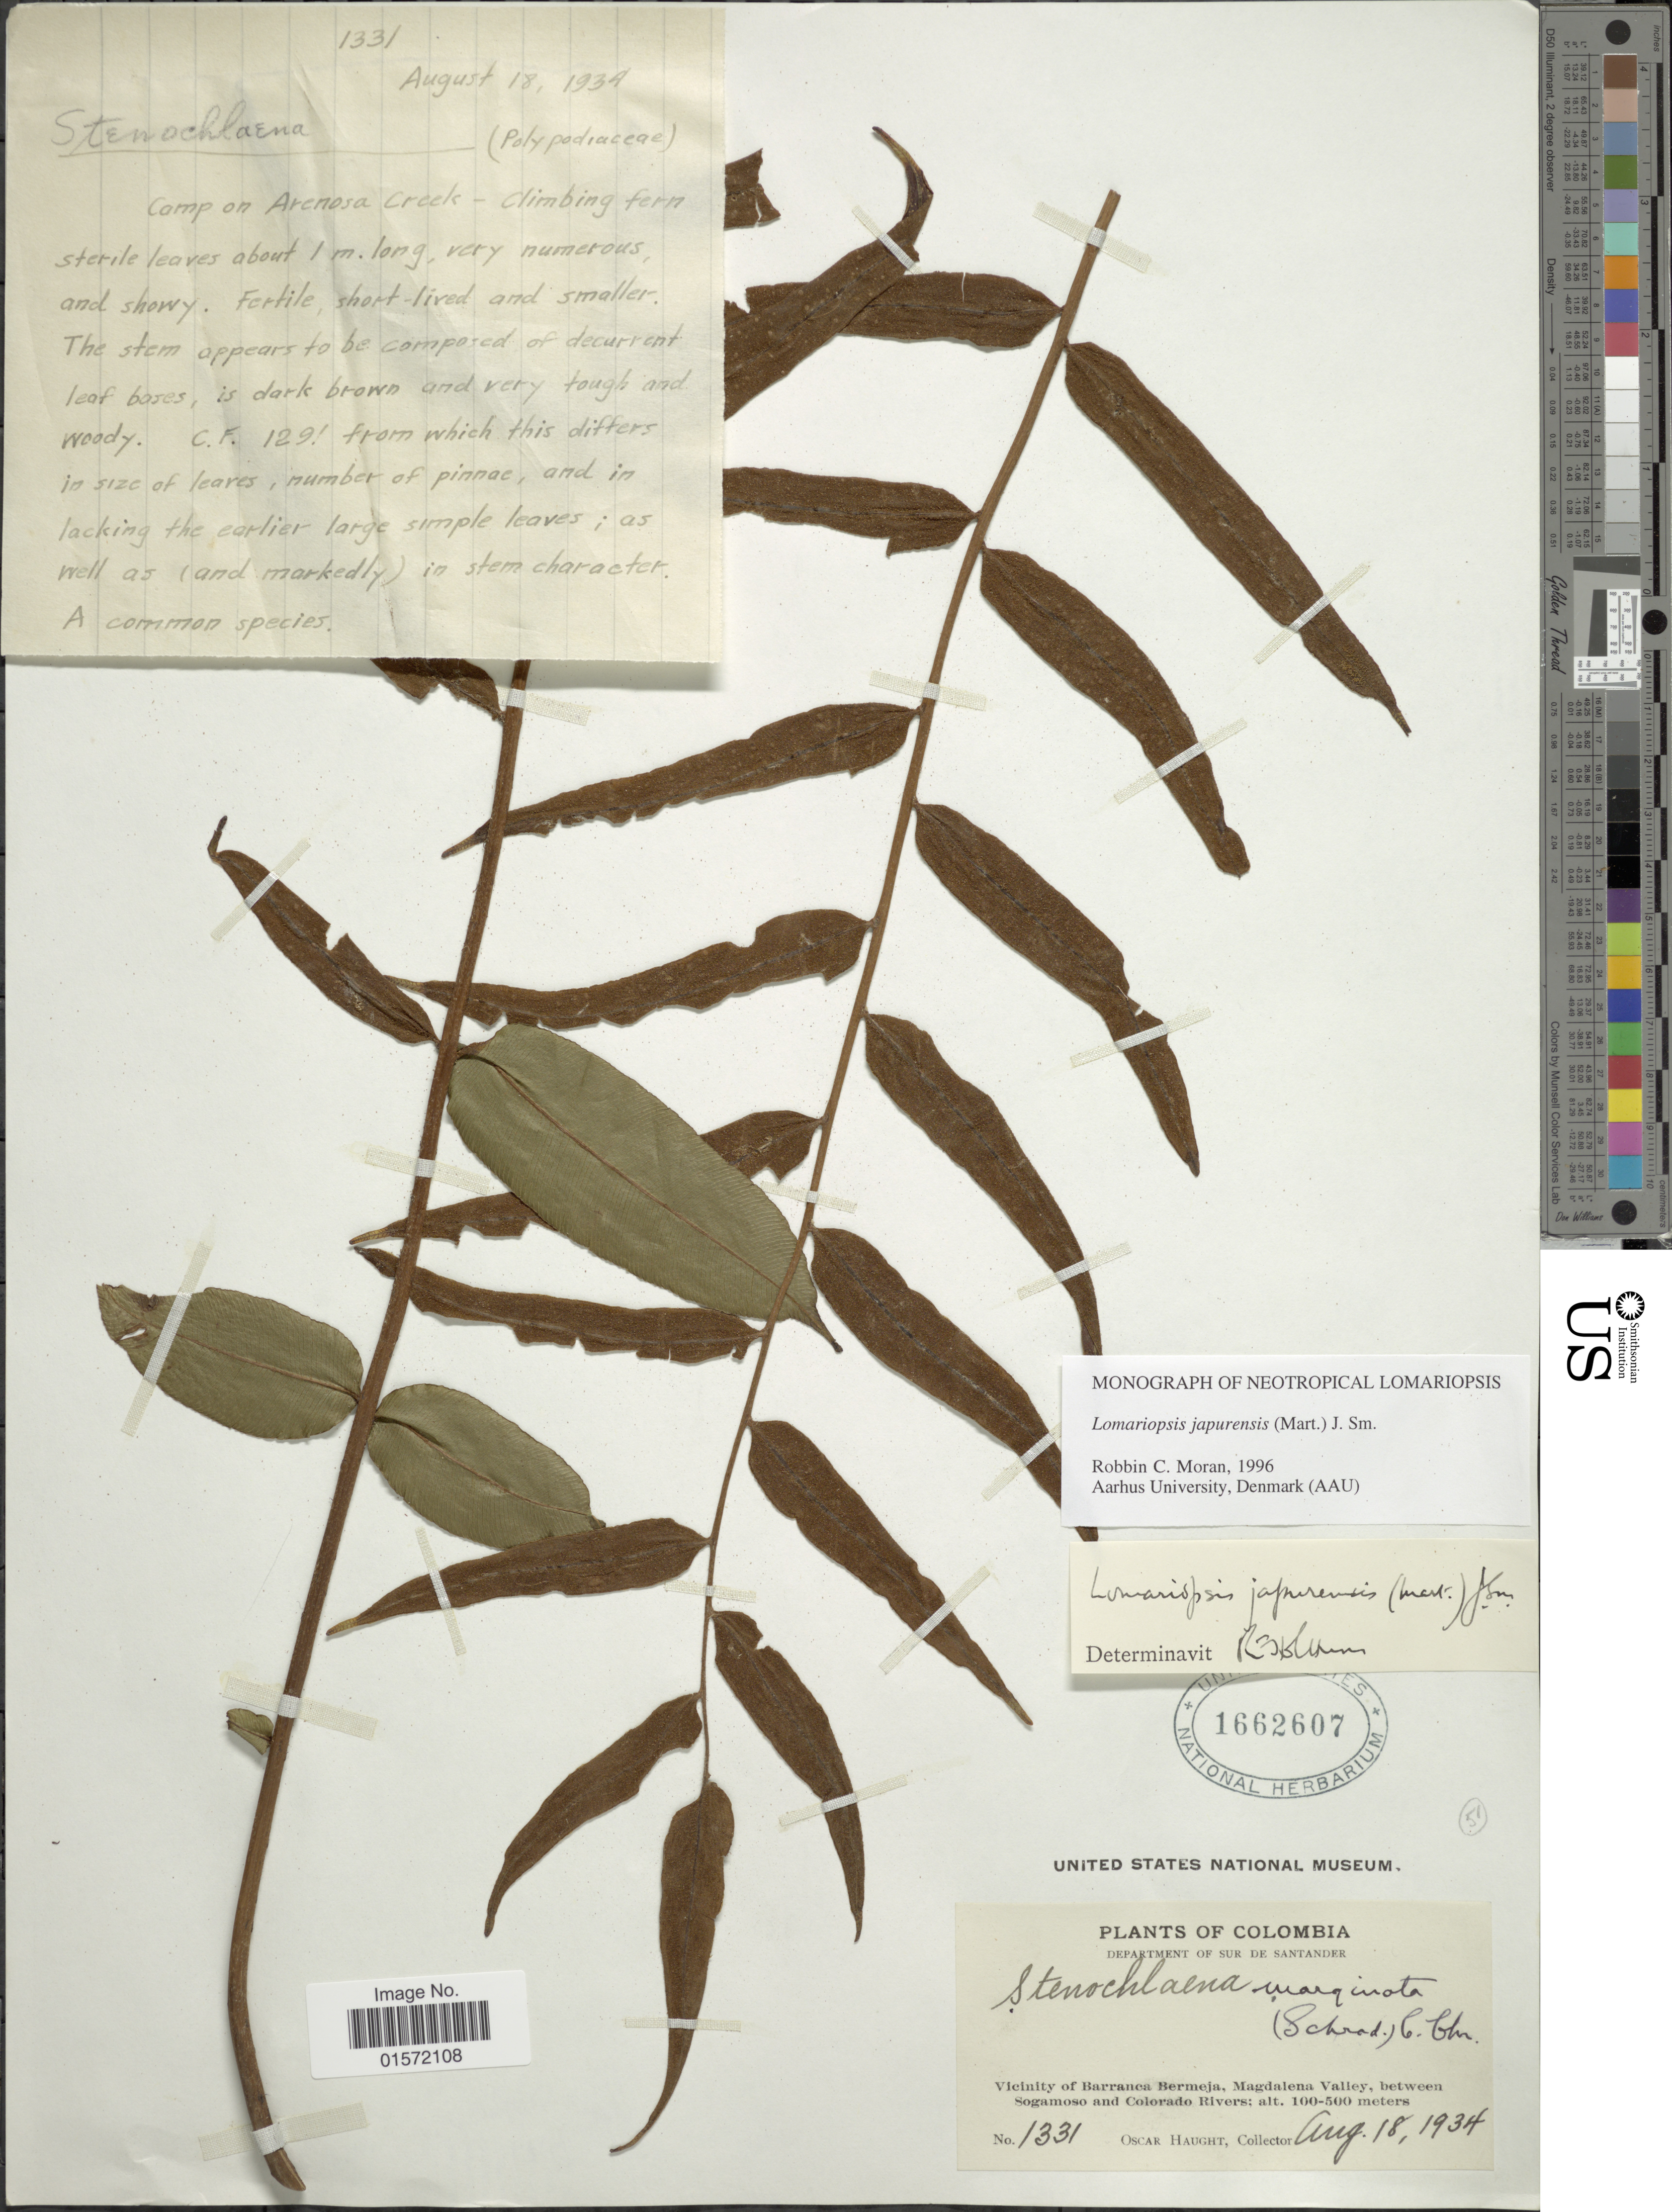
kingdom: Plantae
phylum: Tracheophyta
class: Polypodiopsida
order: Polypodiales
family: Lomariopsidaceae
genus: Lomariopsis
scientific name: Lomariopsis japurensis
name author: (Mart.) J. Sm.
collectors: O. L. Haught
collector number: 1331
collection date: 1934-08-18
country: Colombia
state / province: Santander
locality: Department of Sur de Santander, Vicinity of Barranca Bermeja, Magdalena Valley, between Sogamoso and Colorado Rivers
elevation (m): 100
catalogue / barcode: US 1662607